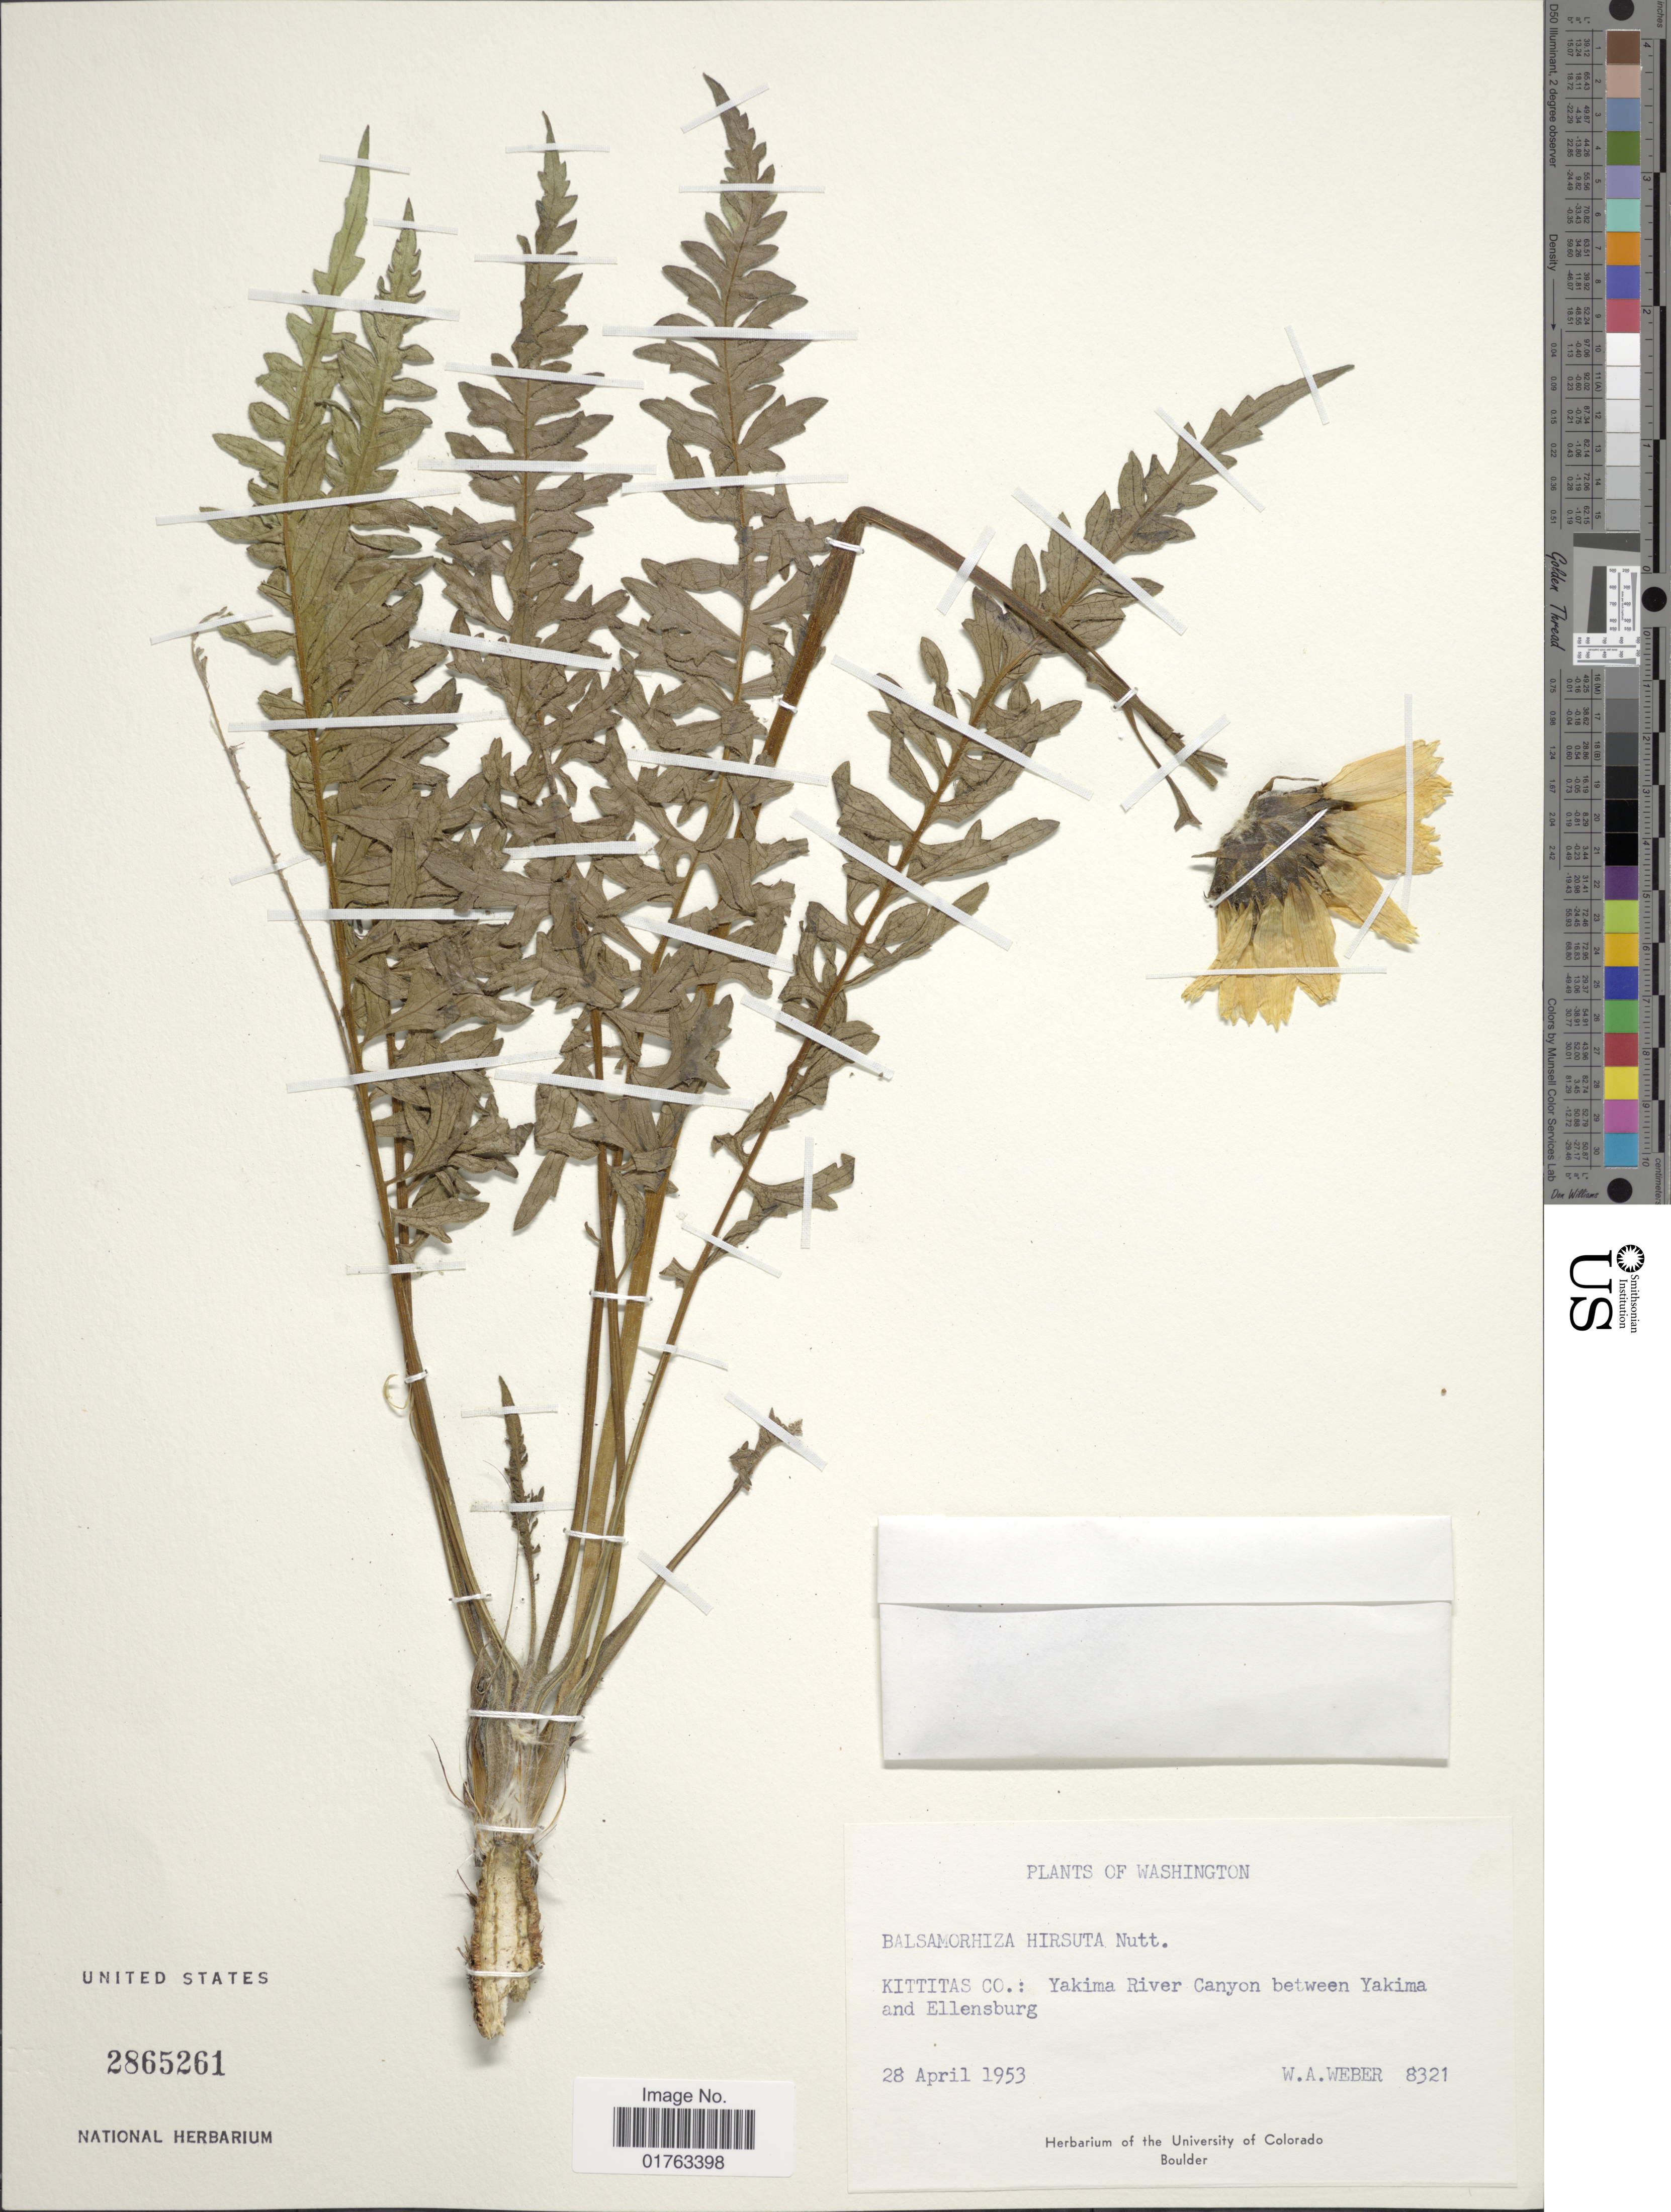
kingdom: Plantae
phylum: Tracheophyta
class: Magnoliopsida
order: Asterales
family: Asteraceae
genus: Balsamorhiza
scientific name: Balsamorhiza hirsuta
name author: Nutt.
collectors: W. A. Weber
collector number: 8321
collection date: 1953-04-28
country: United States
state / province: Washington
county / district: Yakima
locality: Kittias Co.: Yakima River Canyon between Yakima and Ellensburg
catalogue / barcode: US 2865261